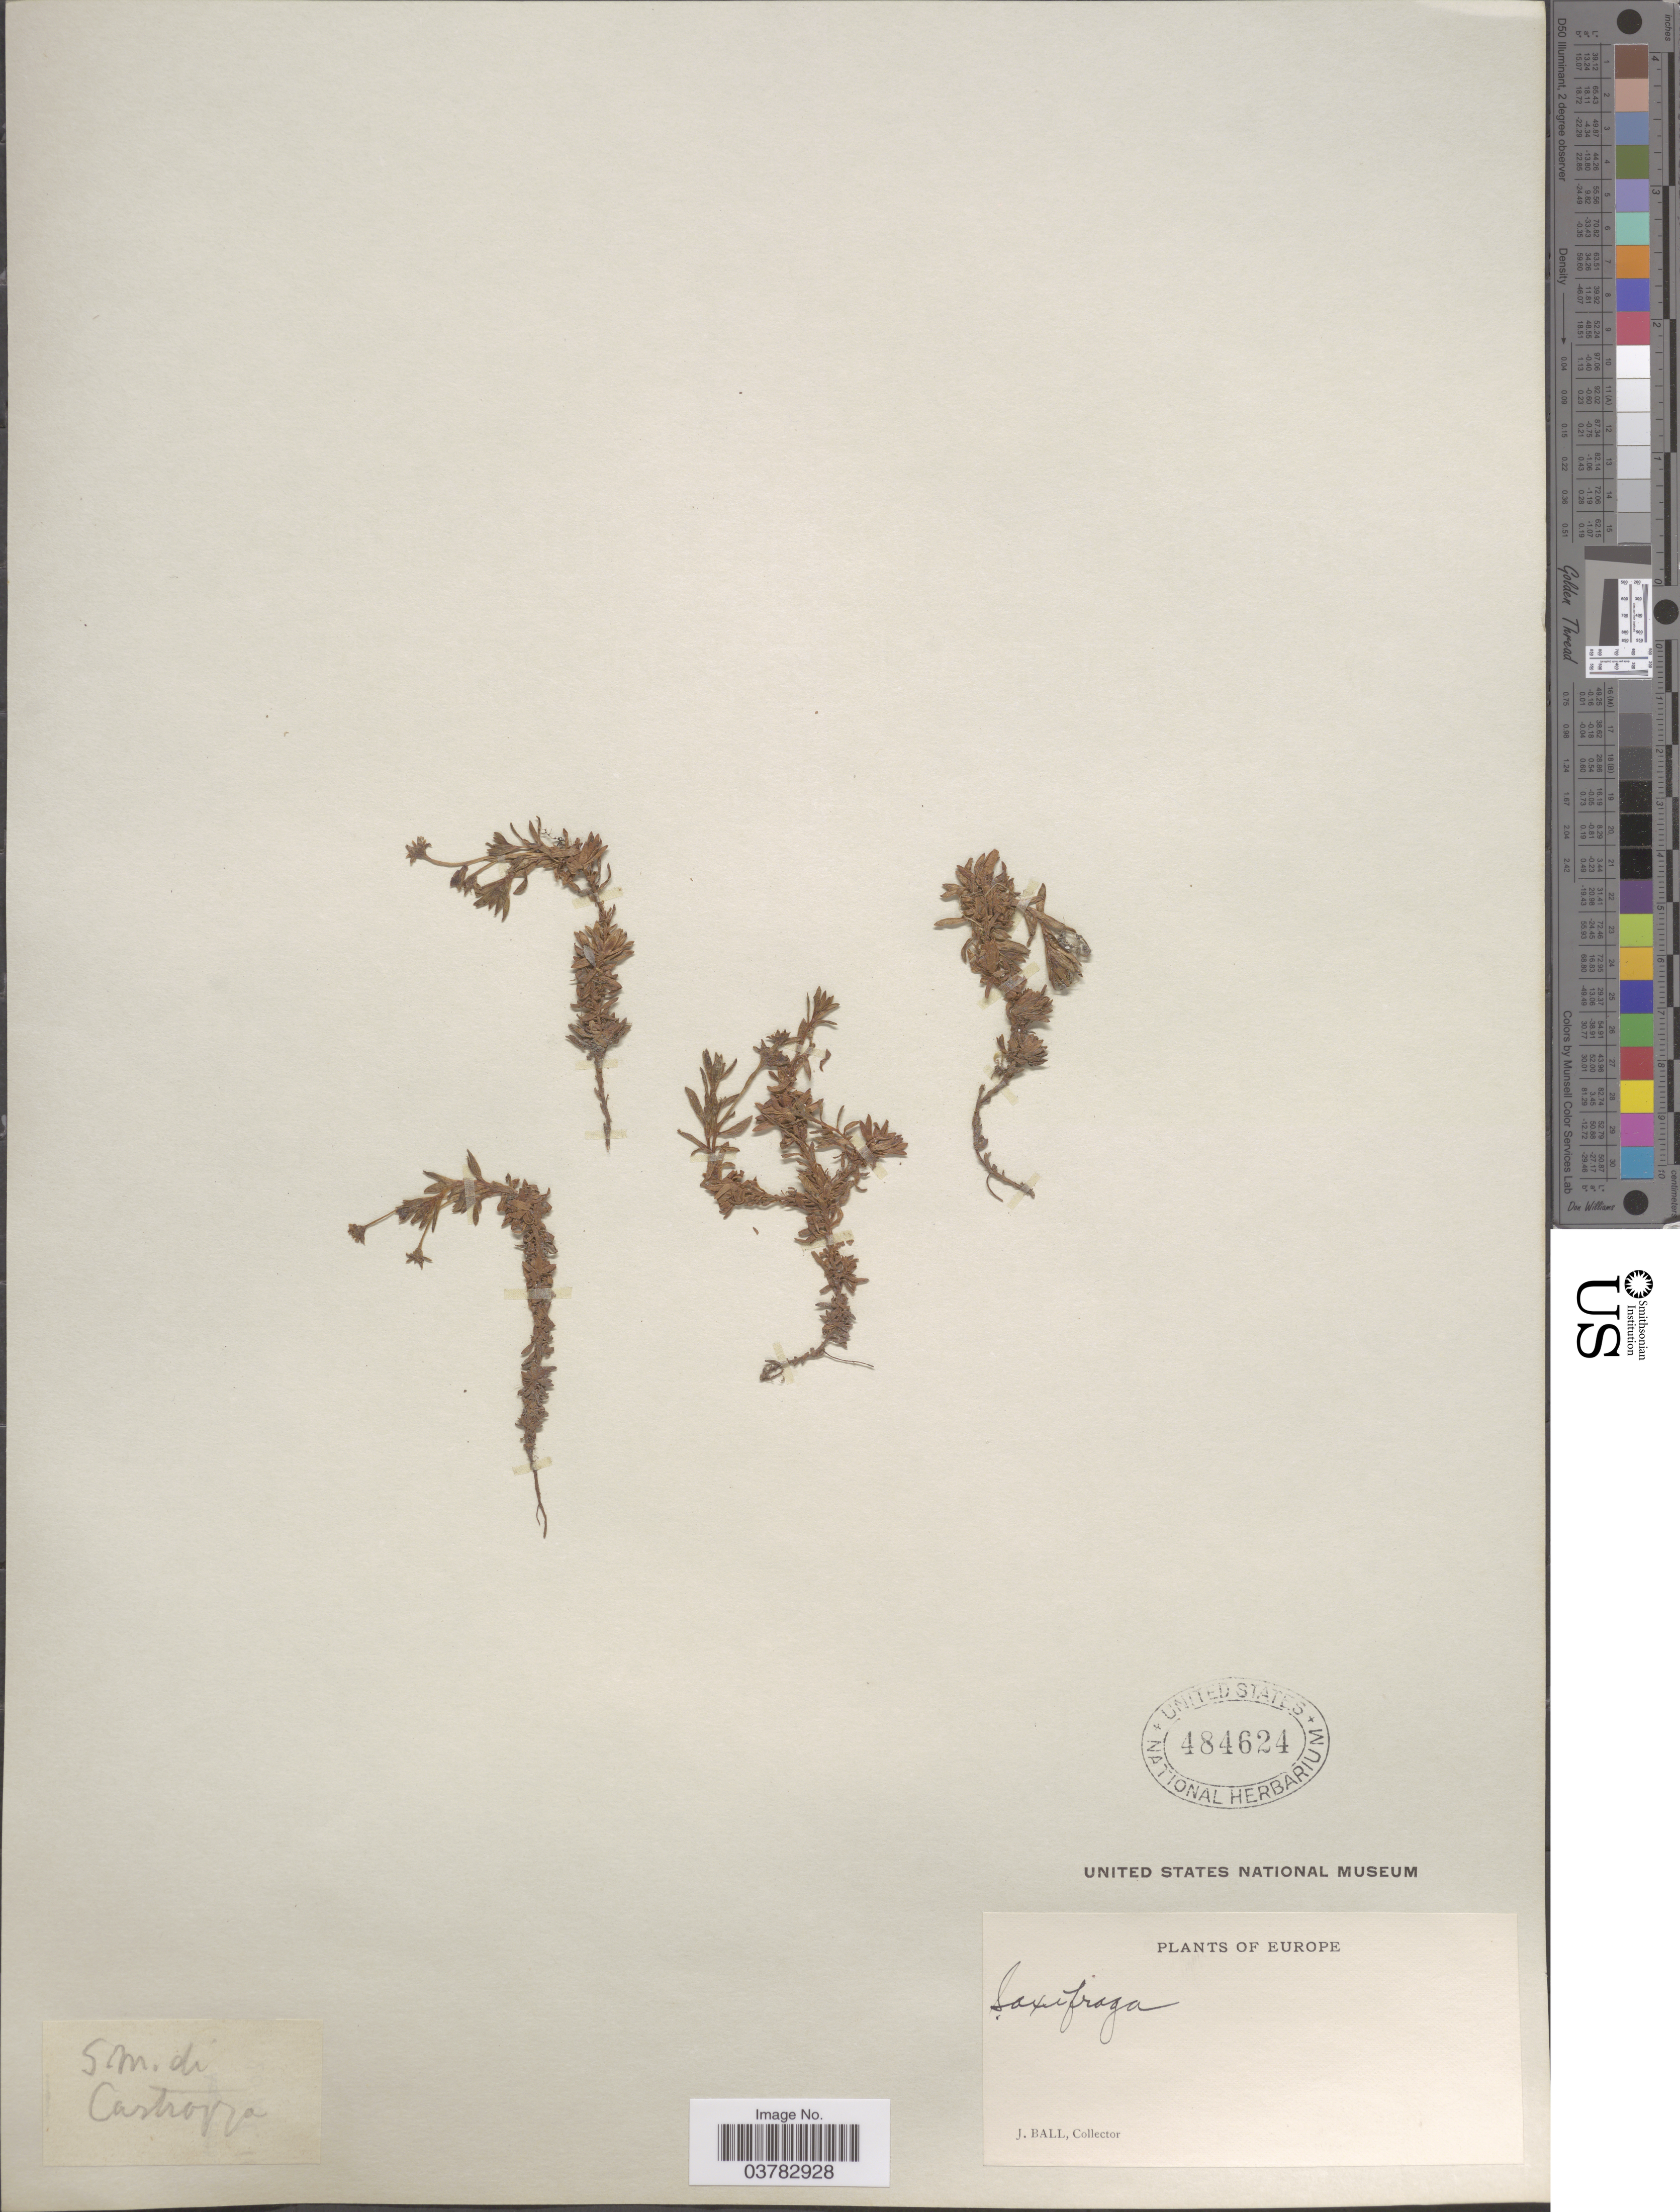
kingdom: Plantae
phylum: Tracheophyta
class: Magnoliopsida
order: Saxifragales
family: Saxifragaceae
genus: Saxifraga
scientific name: Saxifraga sp.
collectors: J. Ball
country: Italy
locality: Europe. S M. di Castrozza.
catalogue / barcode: US 484624